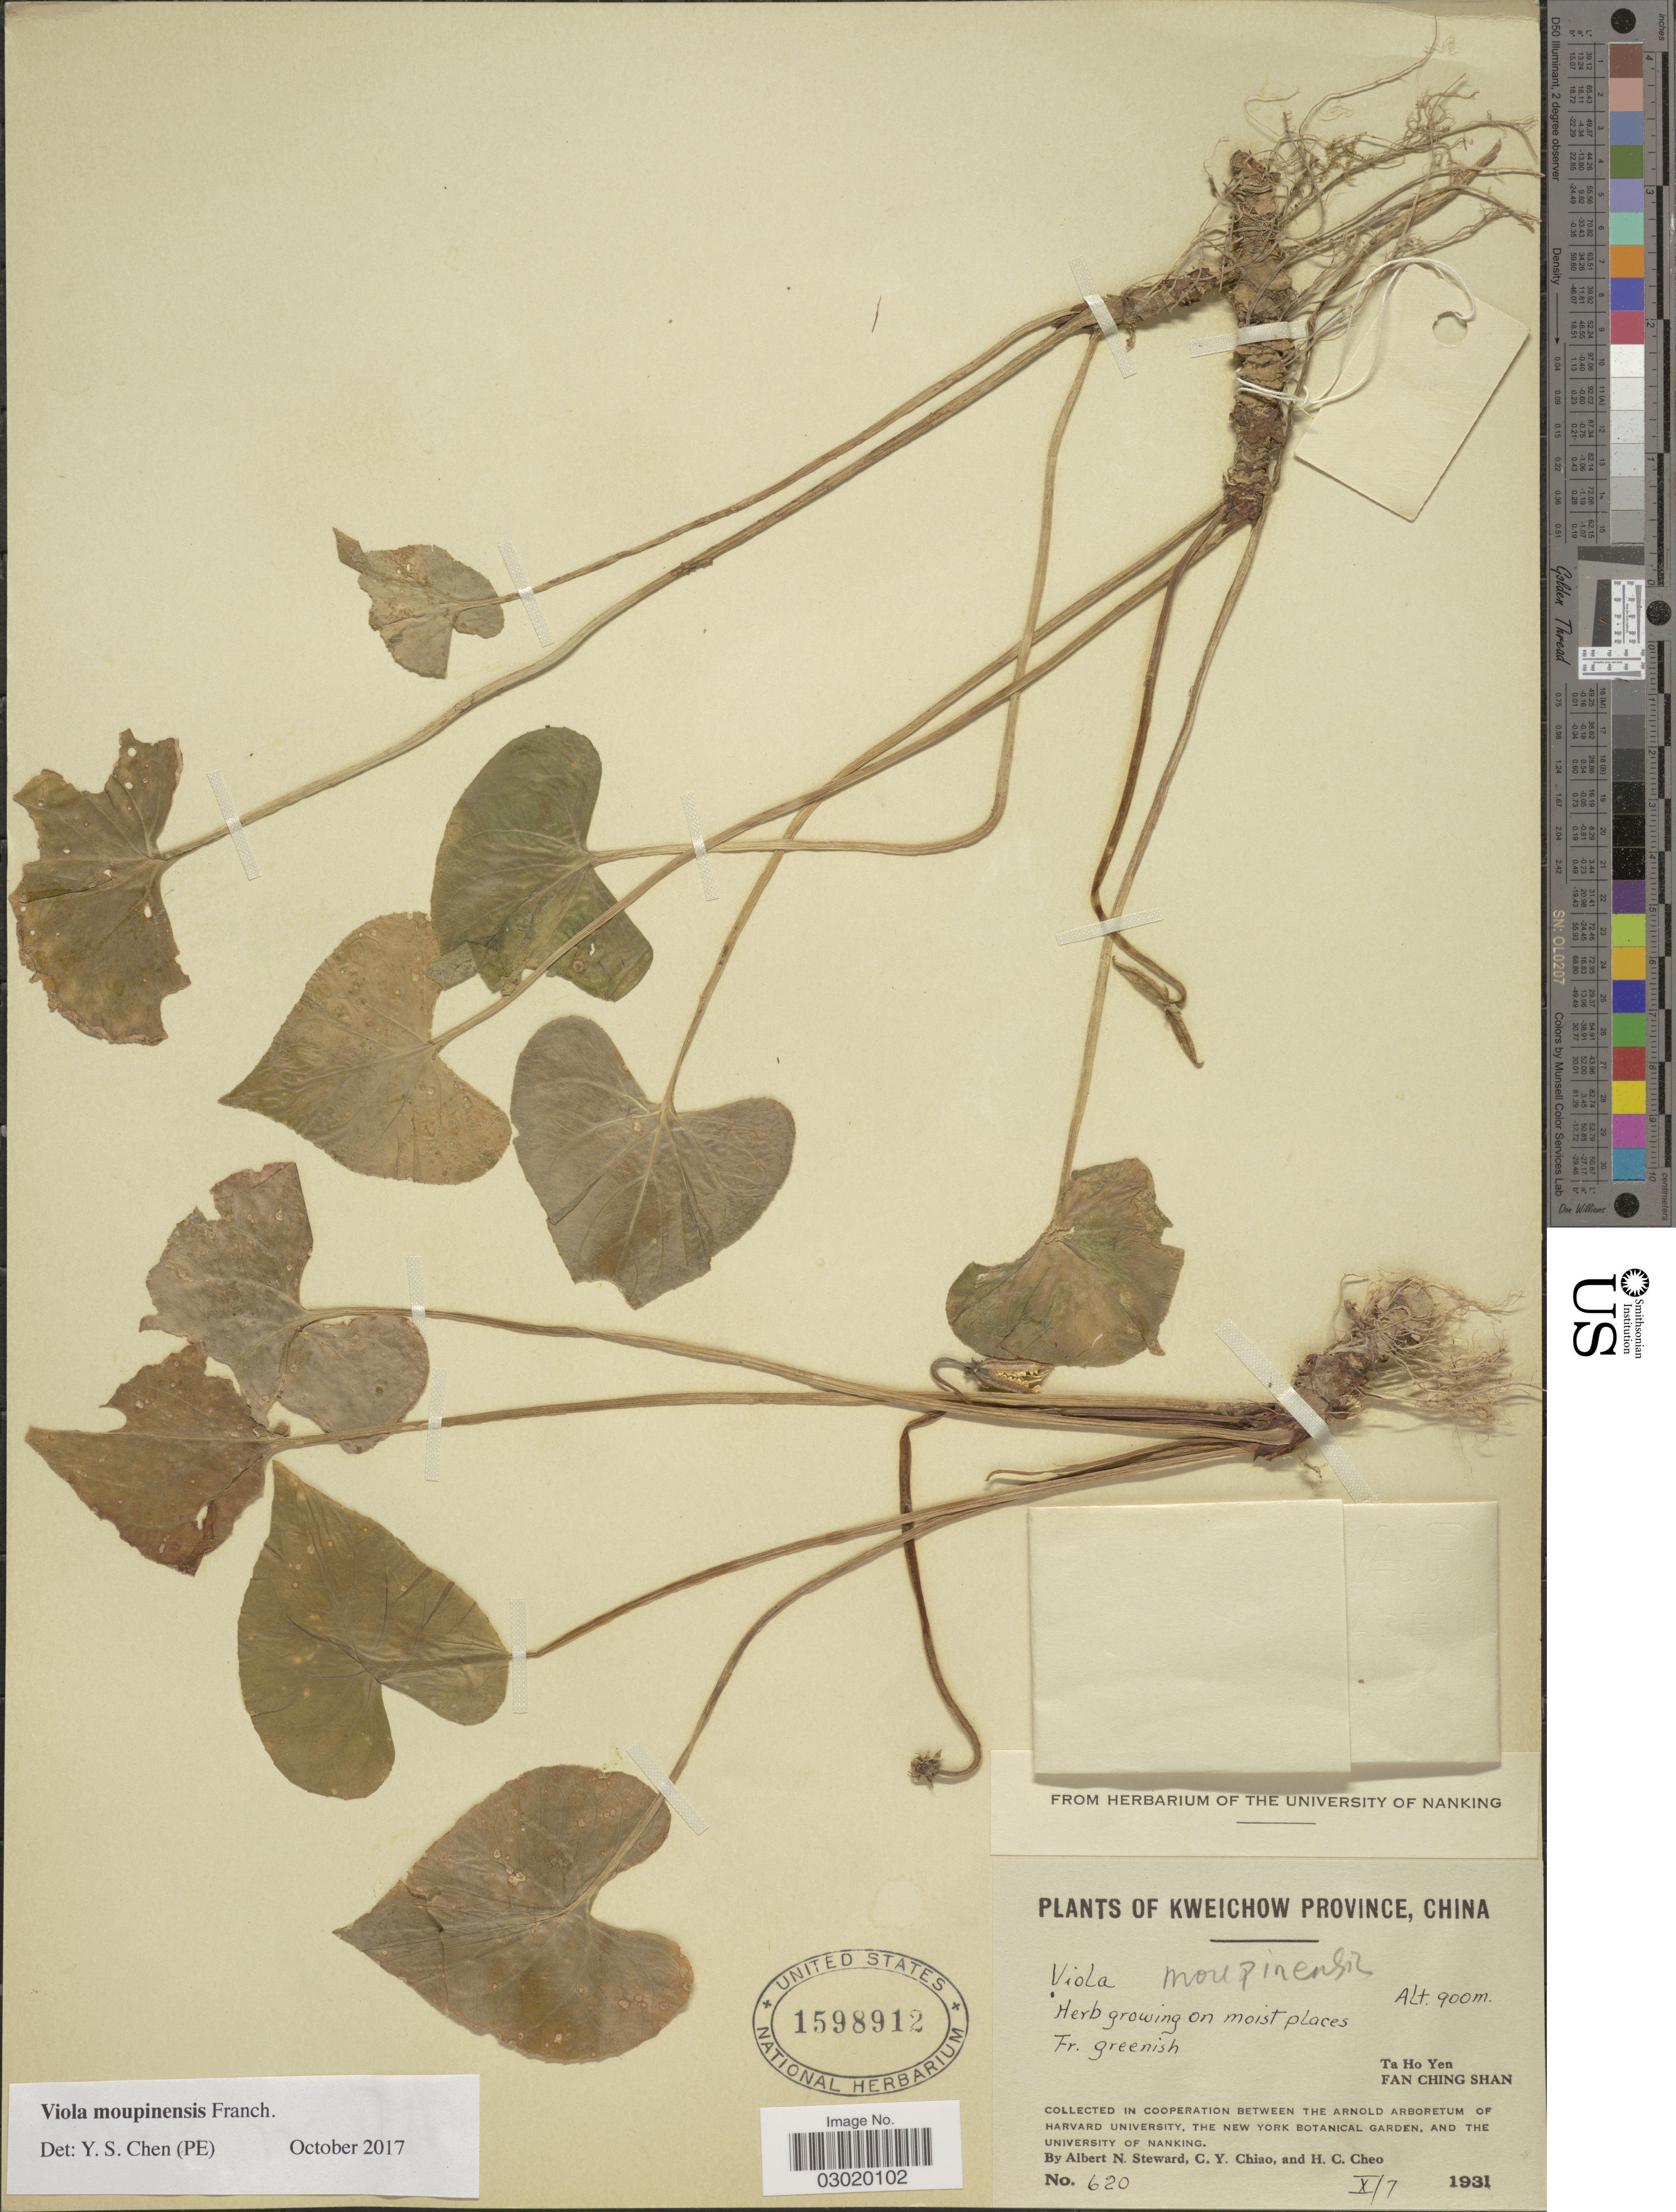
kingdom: Plantae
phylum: Tracheophyta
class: Magnoliopsida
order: Malpighiales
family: Violaceae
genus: Viola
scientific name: Viola moupinensis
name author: Franch.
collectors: A. N. Steward, C. Y. Chiao & H. Cheo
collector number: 620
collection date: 1931-10-07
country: China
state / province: Guizhou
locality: Kweichow Province, Ta Ho Yen, Fan Ching Shan.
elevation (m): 900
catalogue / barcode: US 1598912